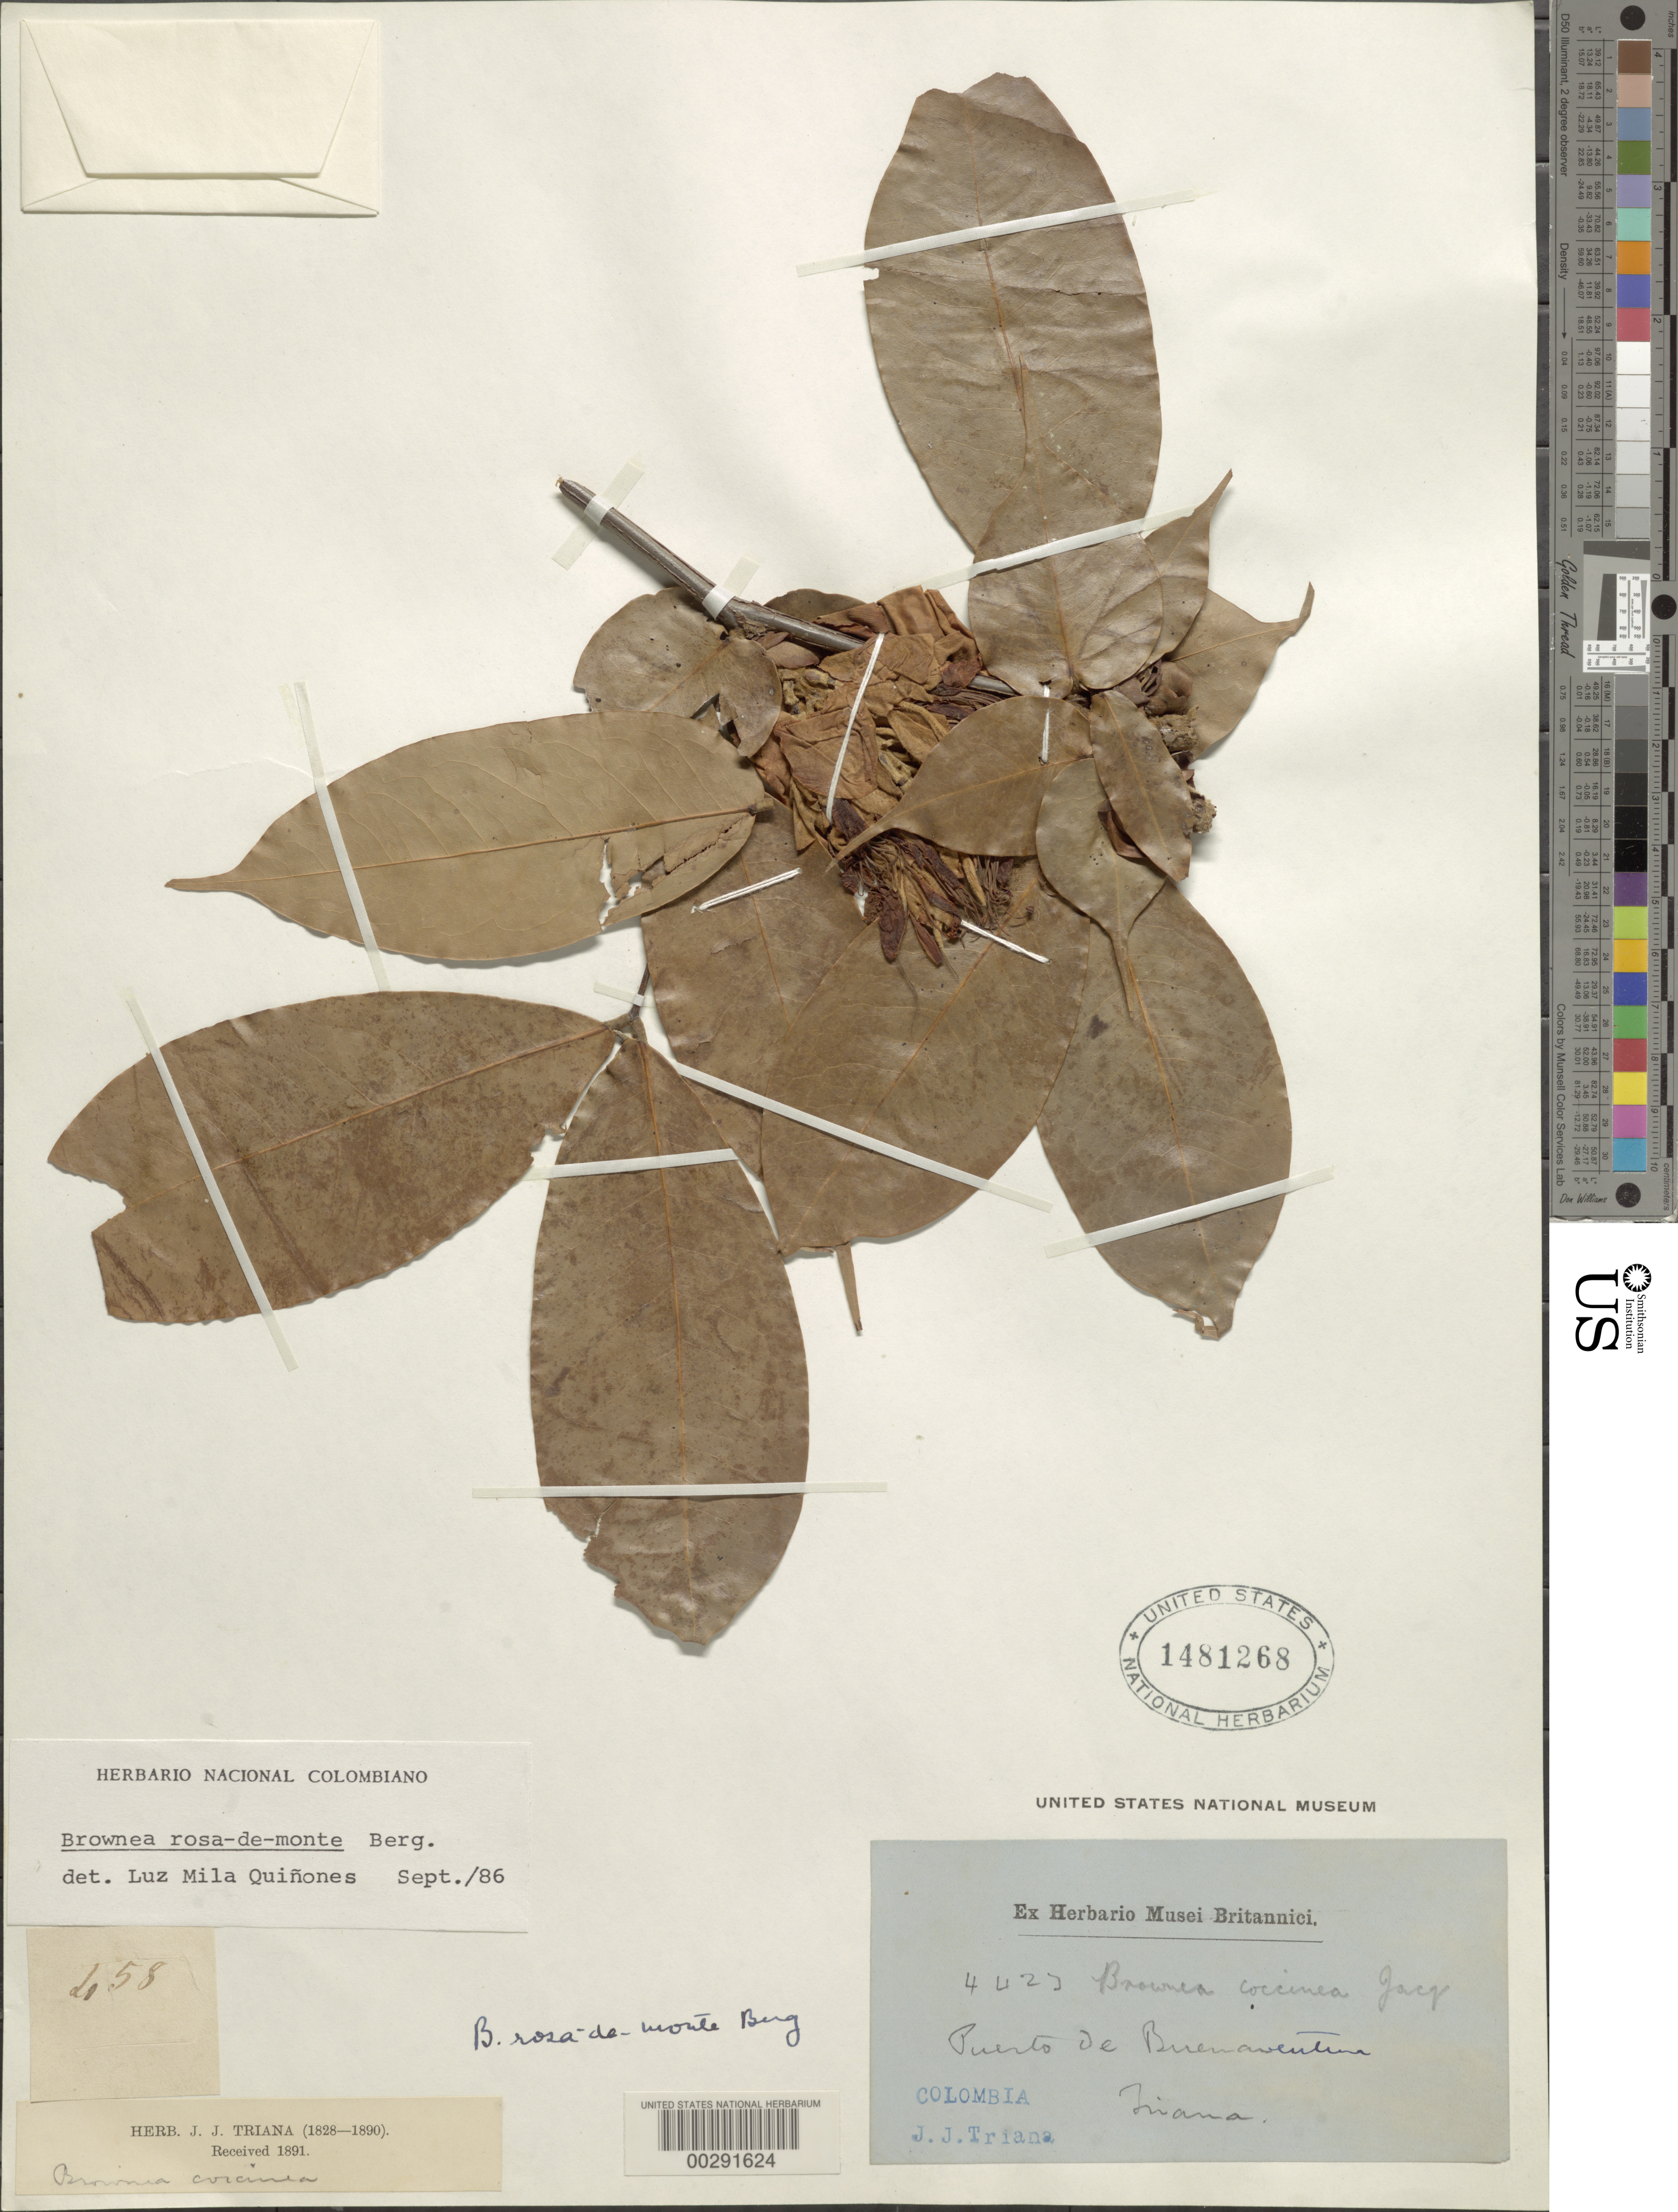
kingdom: Plantae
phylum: Tracheophyta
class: Magnoliopsida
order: Fabales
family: Fabaceae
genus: Brownea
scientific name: Brownea rosa-de-monte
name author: P.J. Bergius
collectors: J. J. Triana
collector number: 4423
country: Colombia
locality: Puerto de Buena Ventura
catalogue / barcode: US 1481268